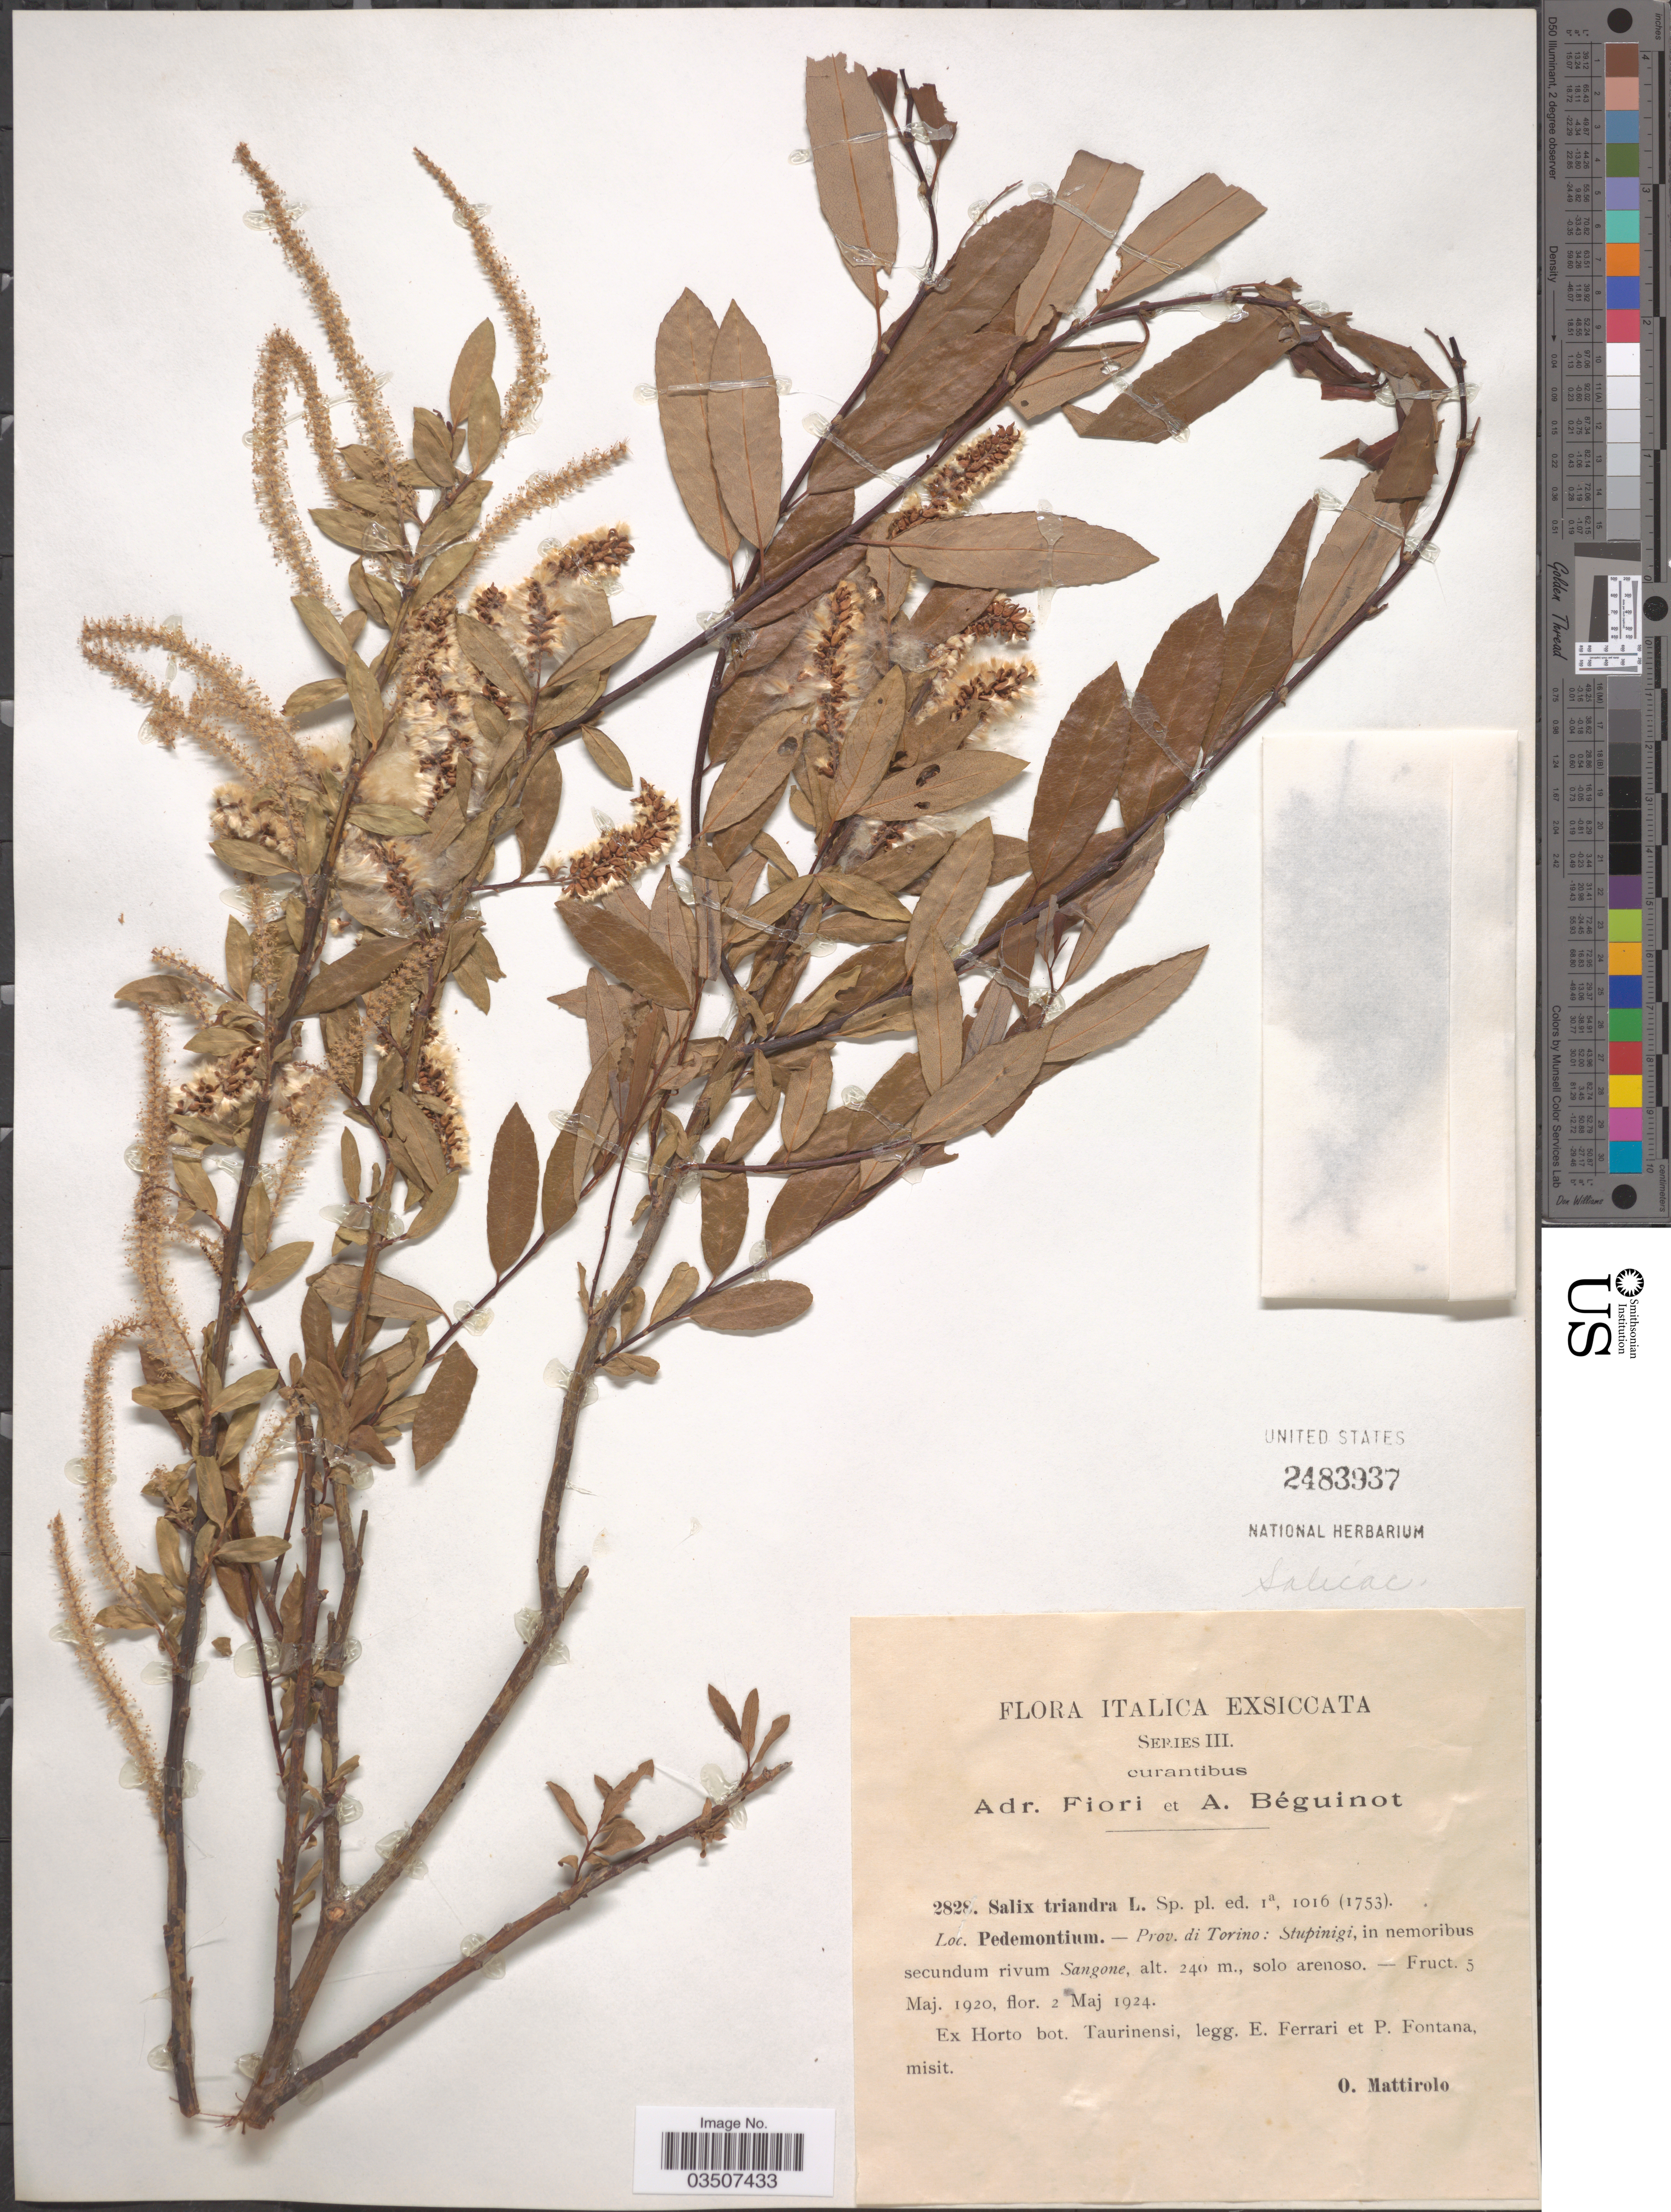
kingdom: Plantae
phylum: Tracheophyta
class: Magnoliopsida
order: Malpighiales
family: Salicaceae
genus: Salix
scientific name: Salix triandra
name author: L.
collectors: O. Mattirolo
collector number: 2828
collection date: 1920-05-05/1924-05-02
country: Italy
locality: Pedemontium. - Prov. di Torino: Stupinigi, in nemoribus secundum rivum Sangone, solo arenoso.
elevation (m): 240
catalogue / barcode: US 2483937